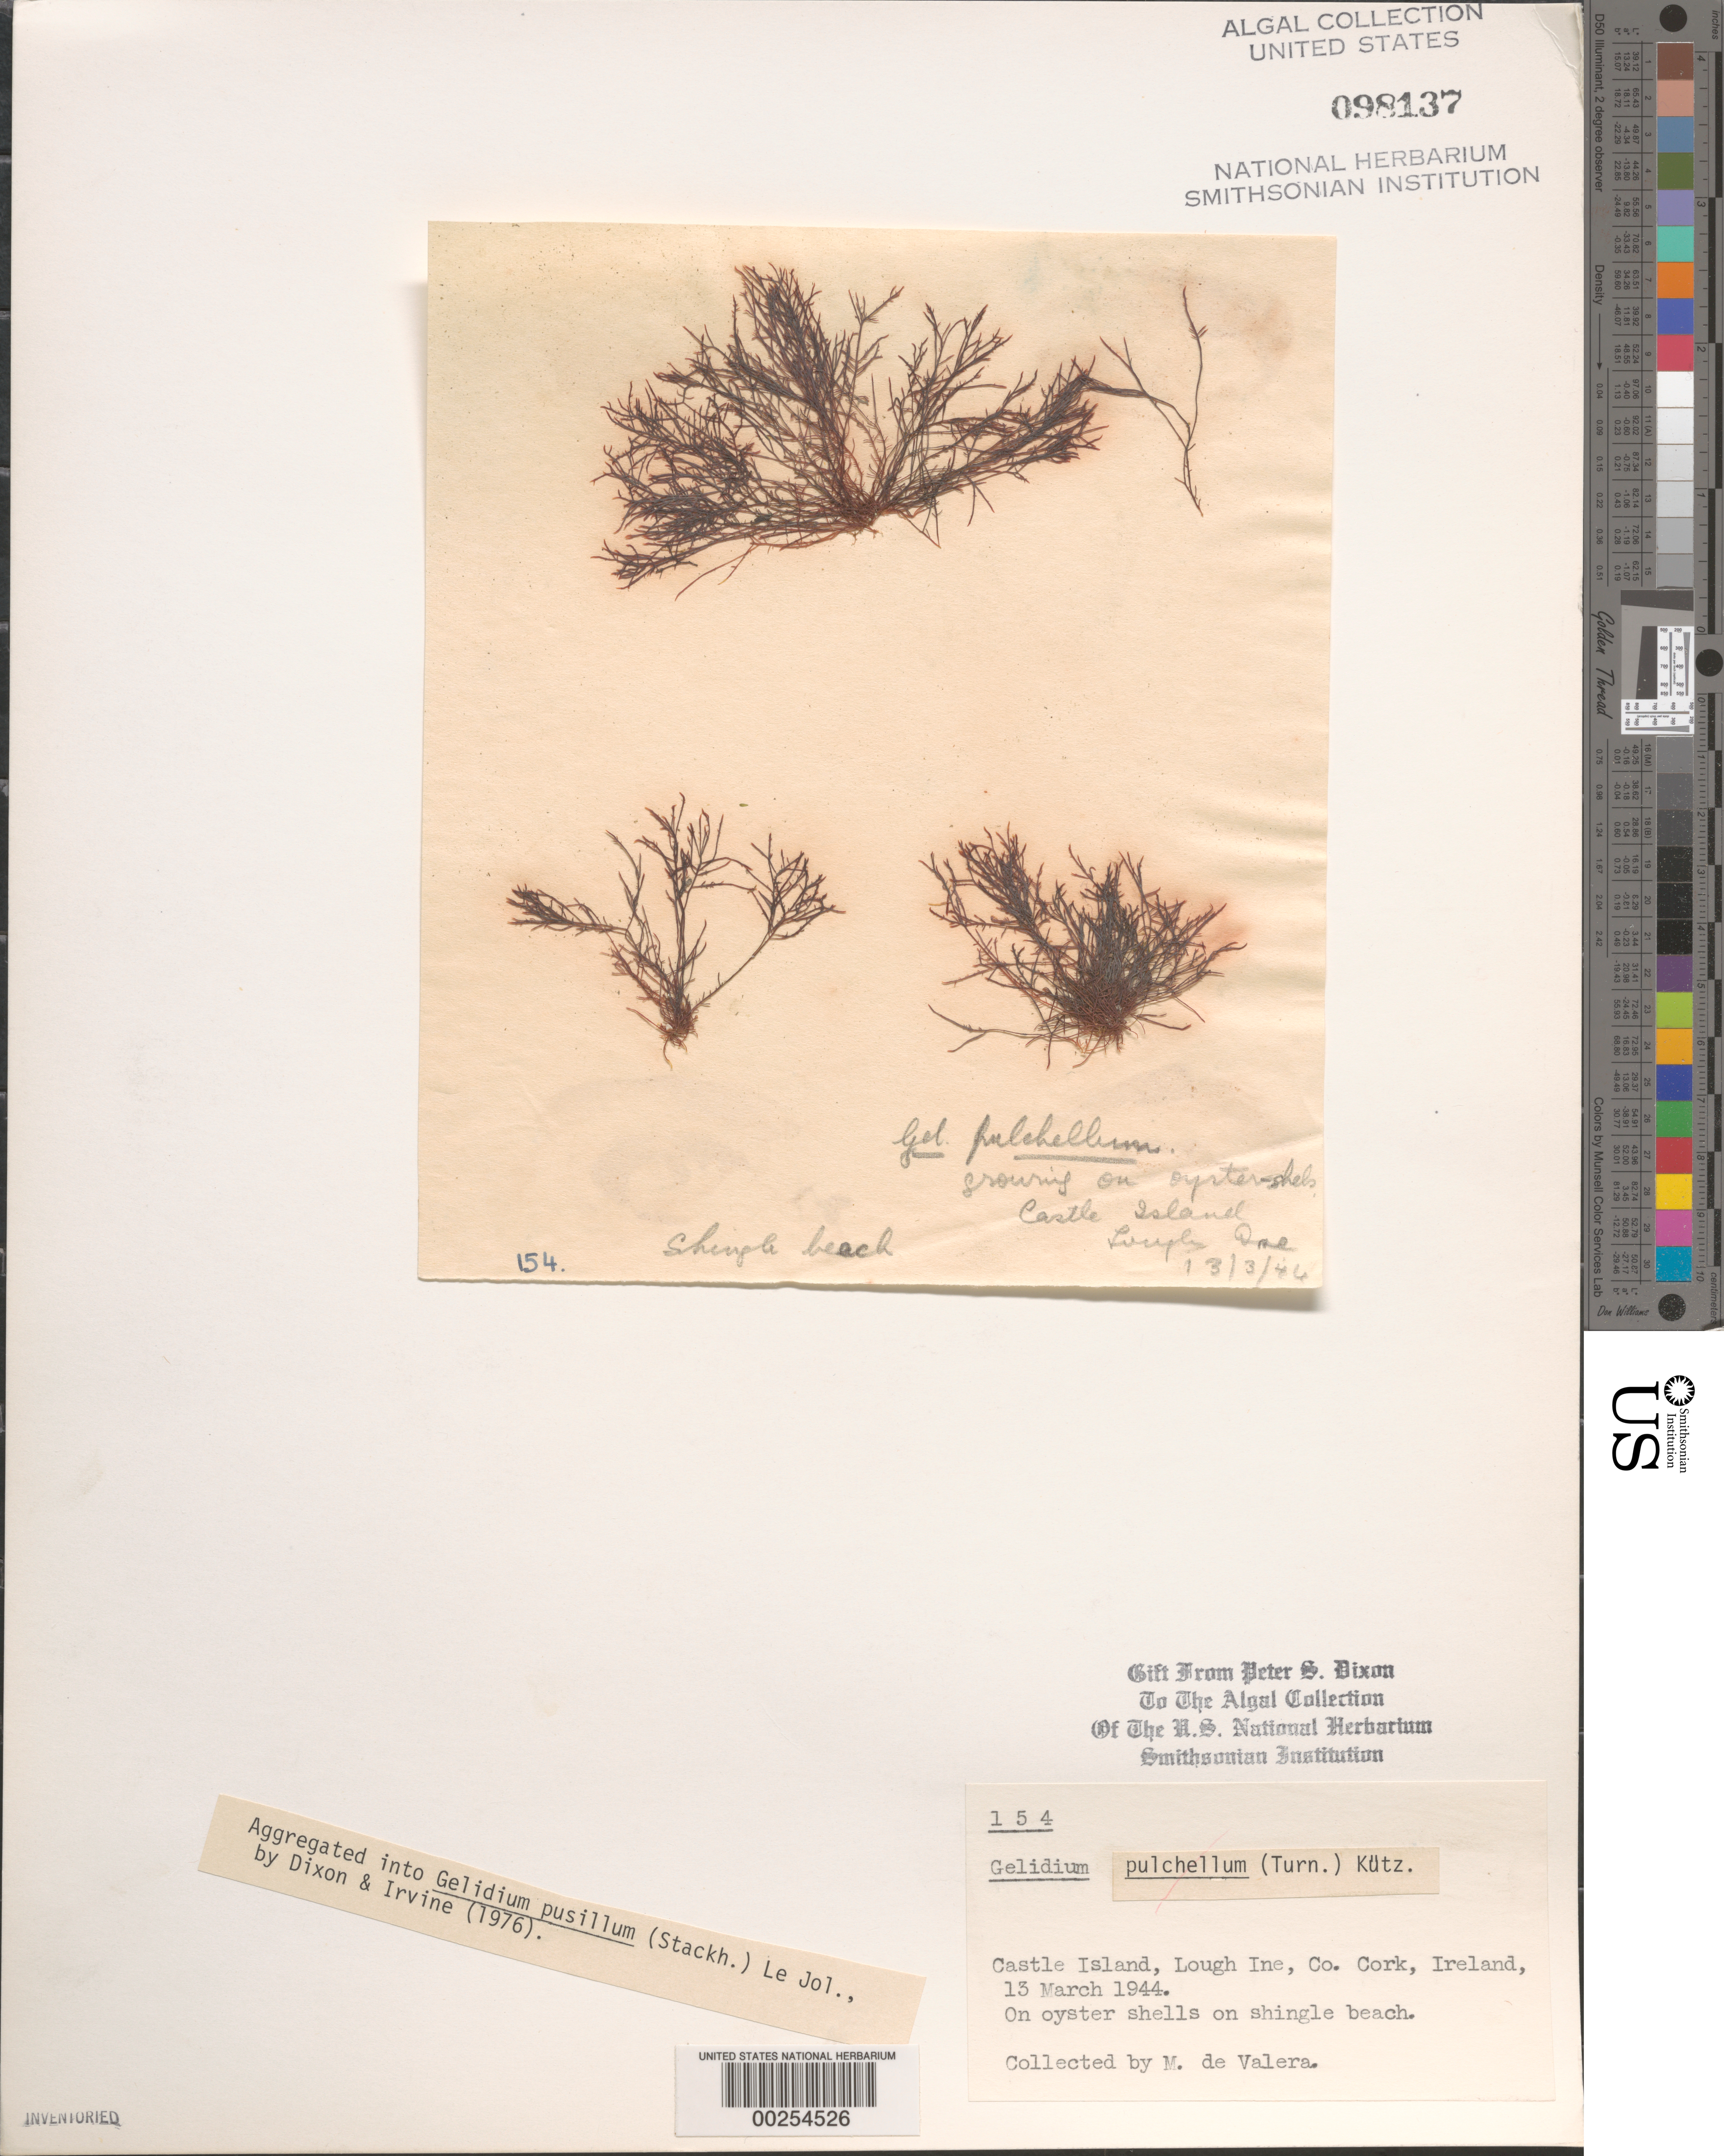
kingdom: Plantae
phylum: Rhodophyta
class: Florideophyceae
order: Gelidiales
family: Gelidiaceae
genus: Gelidium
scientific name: Gelidium pusillum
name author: (Stackh.) Le Jol.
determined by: Dixon, P. S.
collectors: M. De Valera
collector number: PSD 154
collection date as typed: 13 Mar 1944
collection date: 1944-03-13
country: Ireland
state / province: Munster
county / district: Cork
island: Castle Island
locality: Lough Ine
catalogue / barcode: US 98137